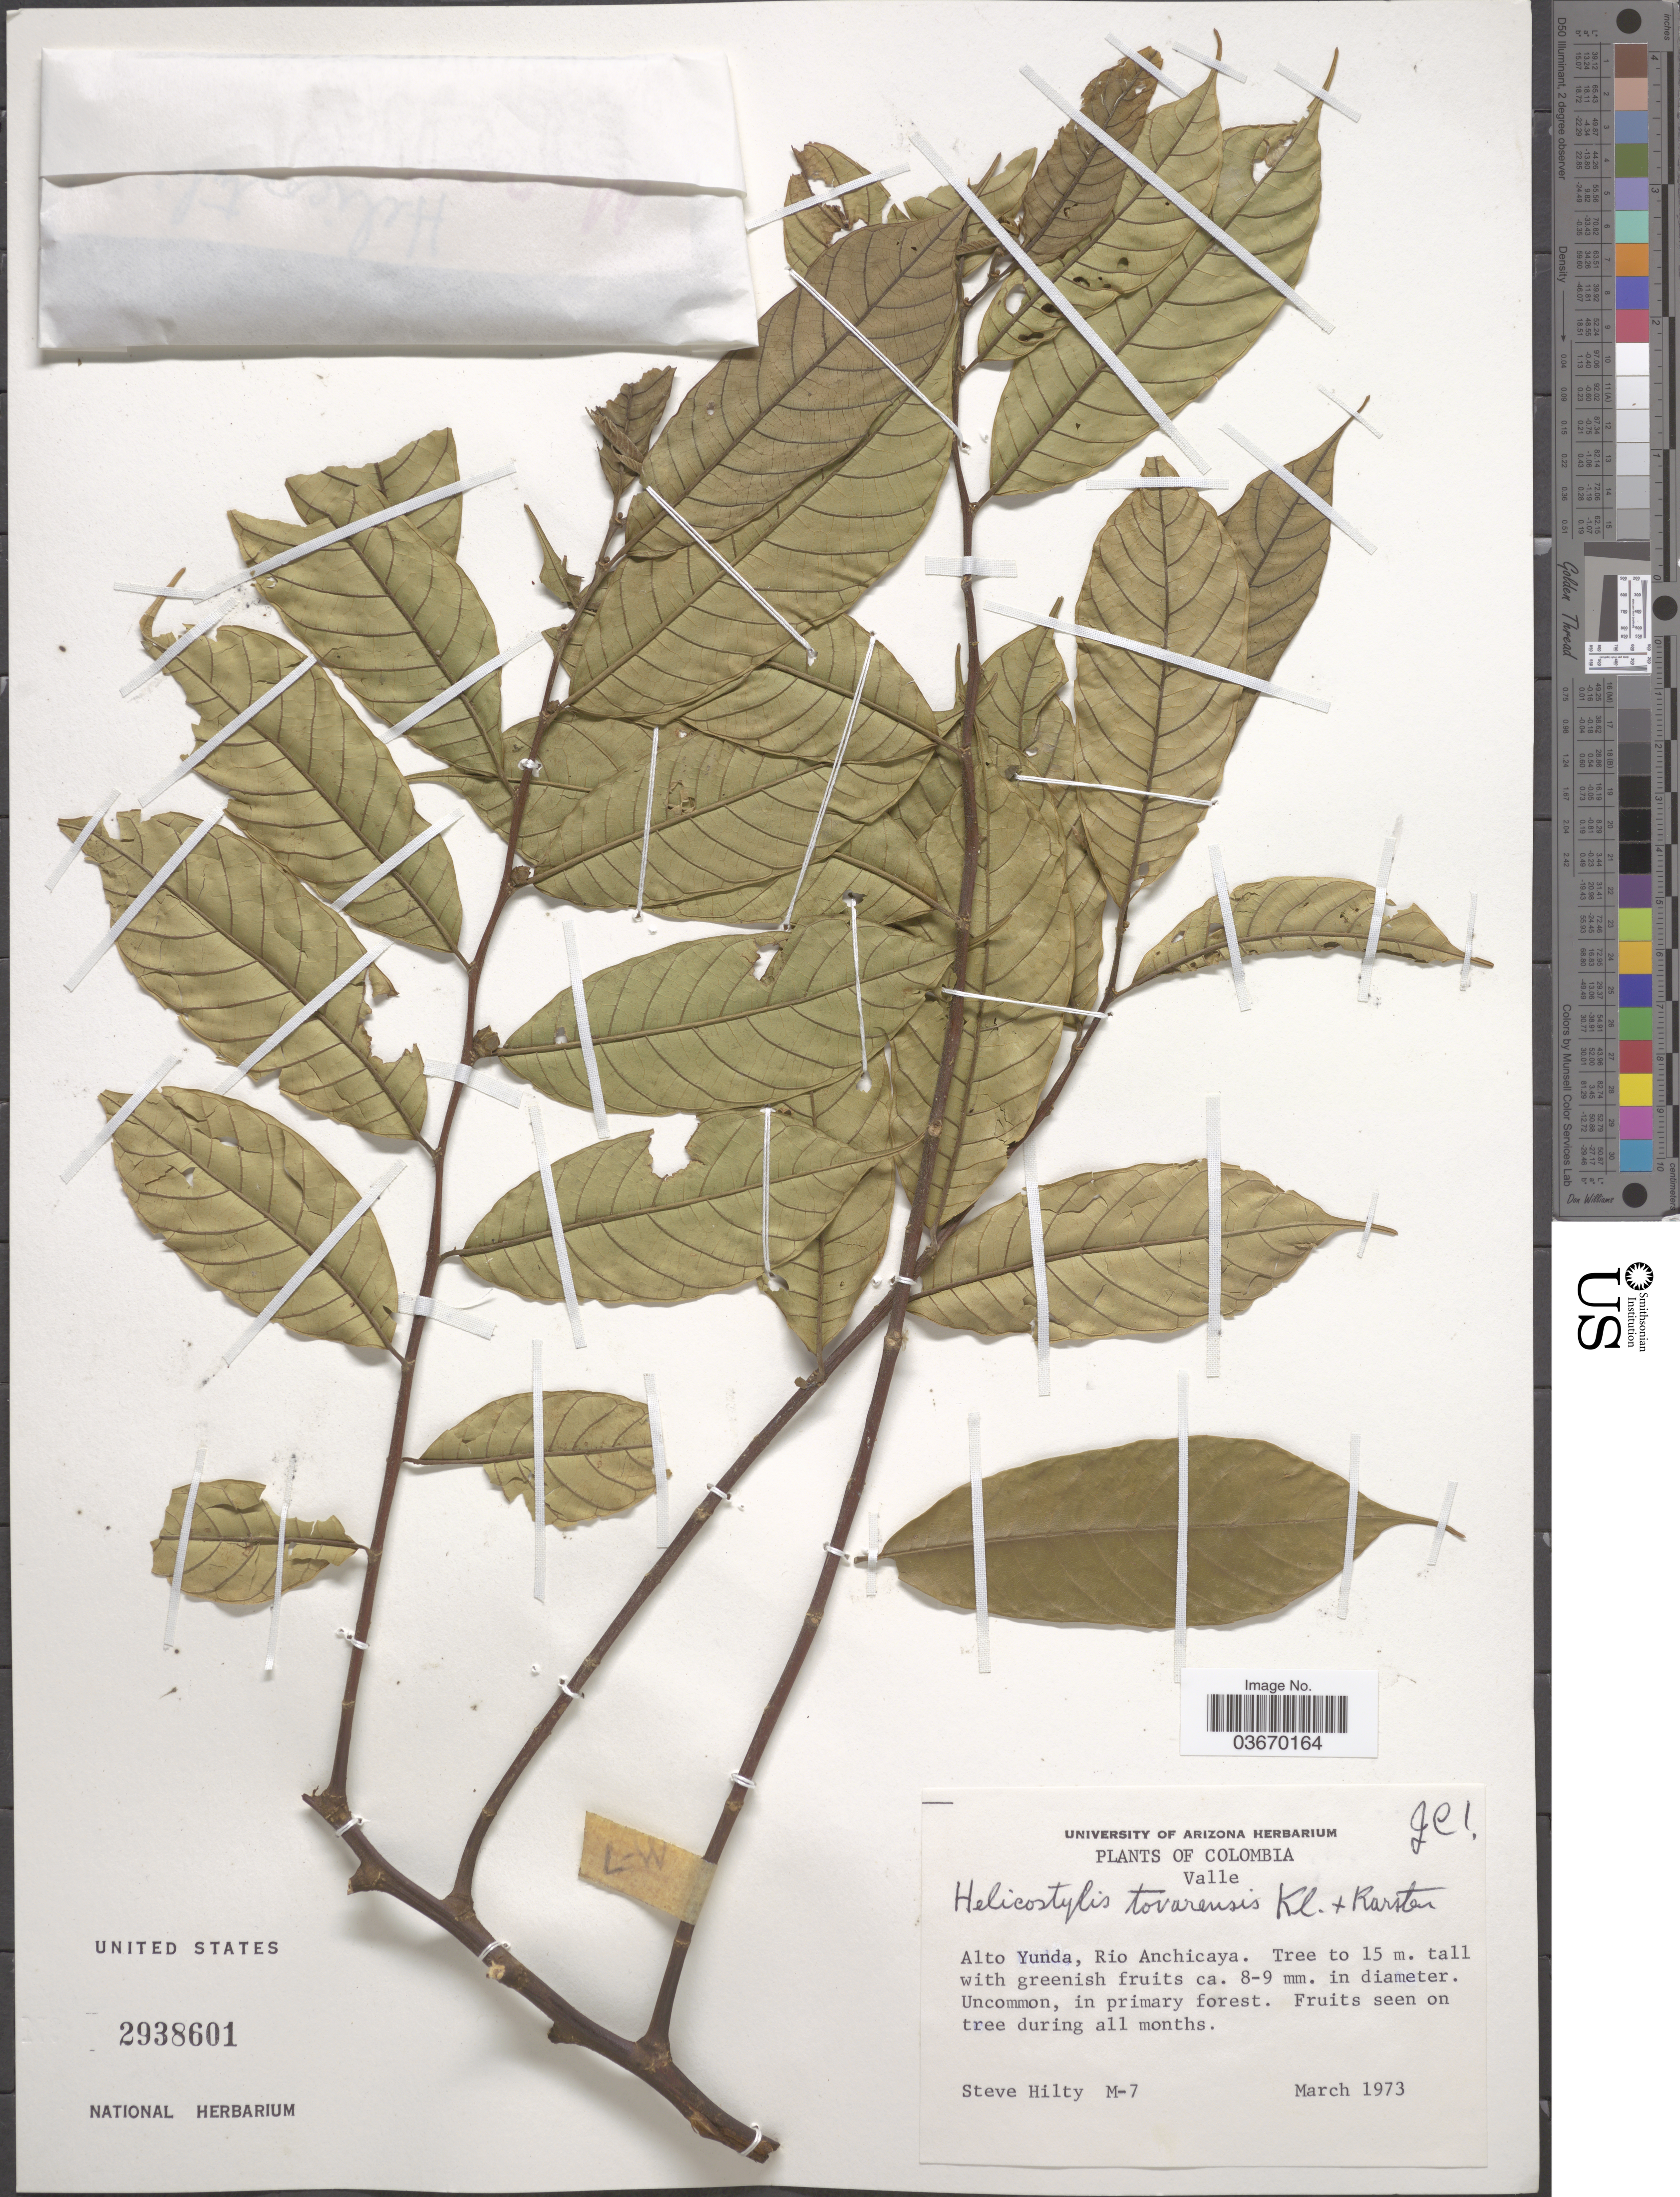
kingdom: Plantae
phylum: Tracheophyta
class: Magnoliopsida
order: Rosales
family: Moraceae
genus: Helicostylis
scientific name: Helicostylis tovarensis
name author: (Klotzsch & H. Karst.) C.C. Berg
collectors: S. Hilty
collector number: M-7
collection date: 1973-03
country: Colombia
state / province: Valle del Cauca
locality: Valle. Alto Yunda, Río Anchicaya.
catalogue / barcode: US 2938601